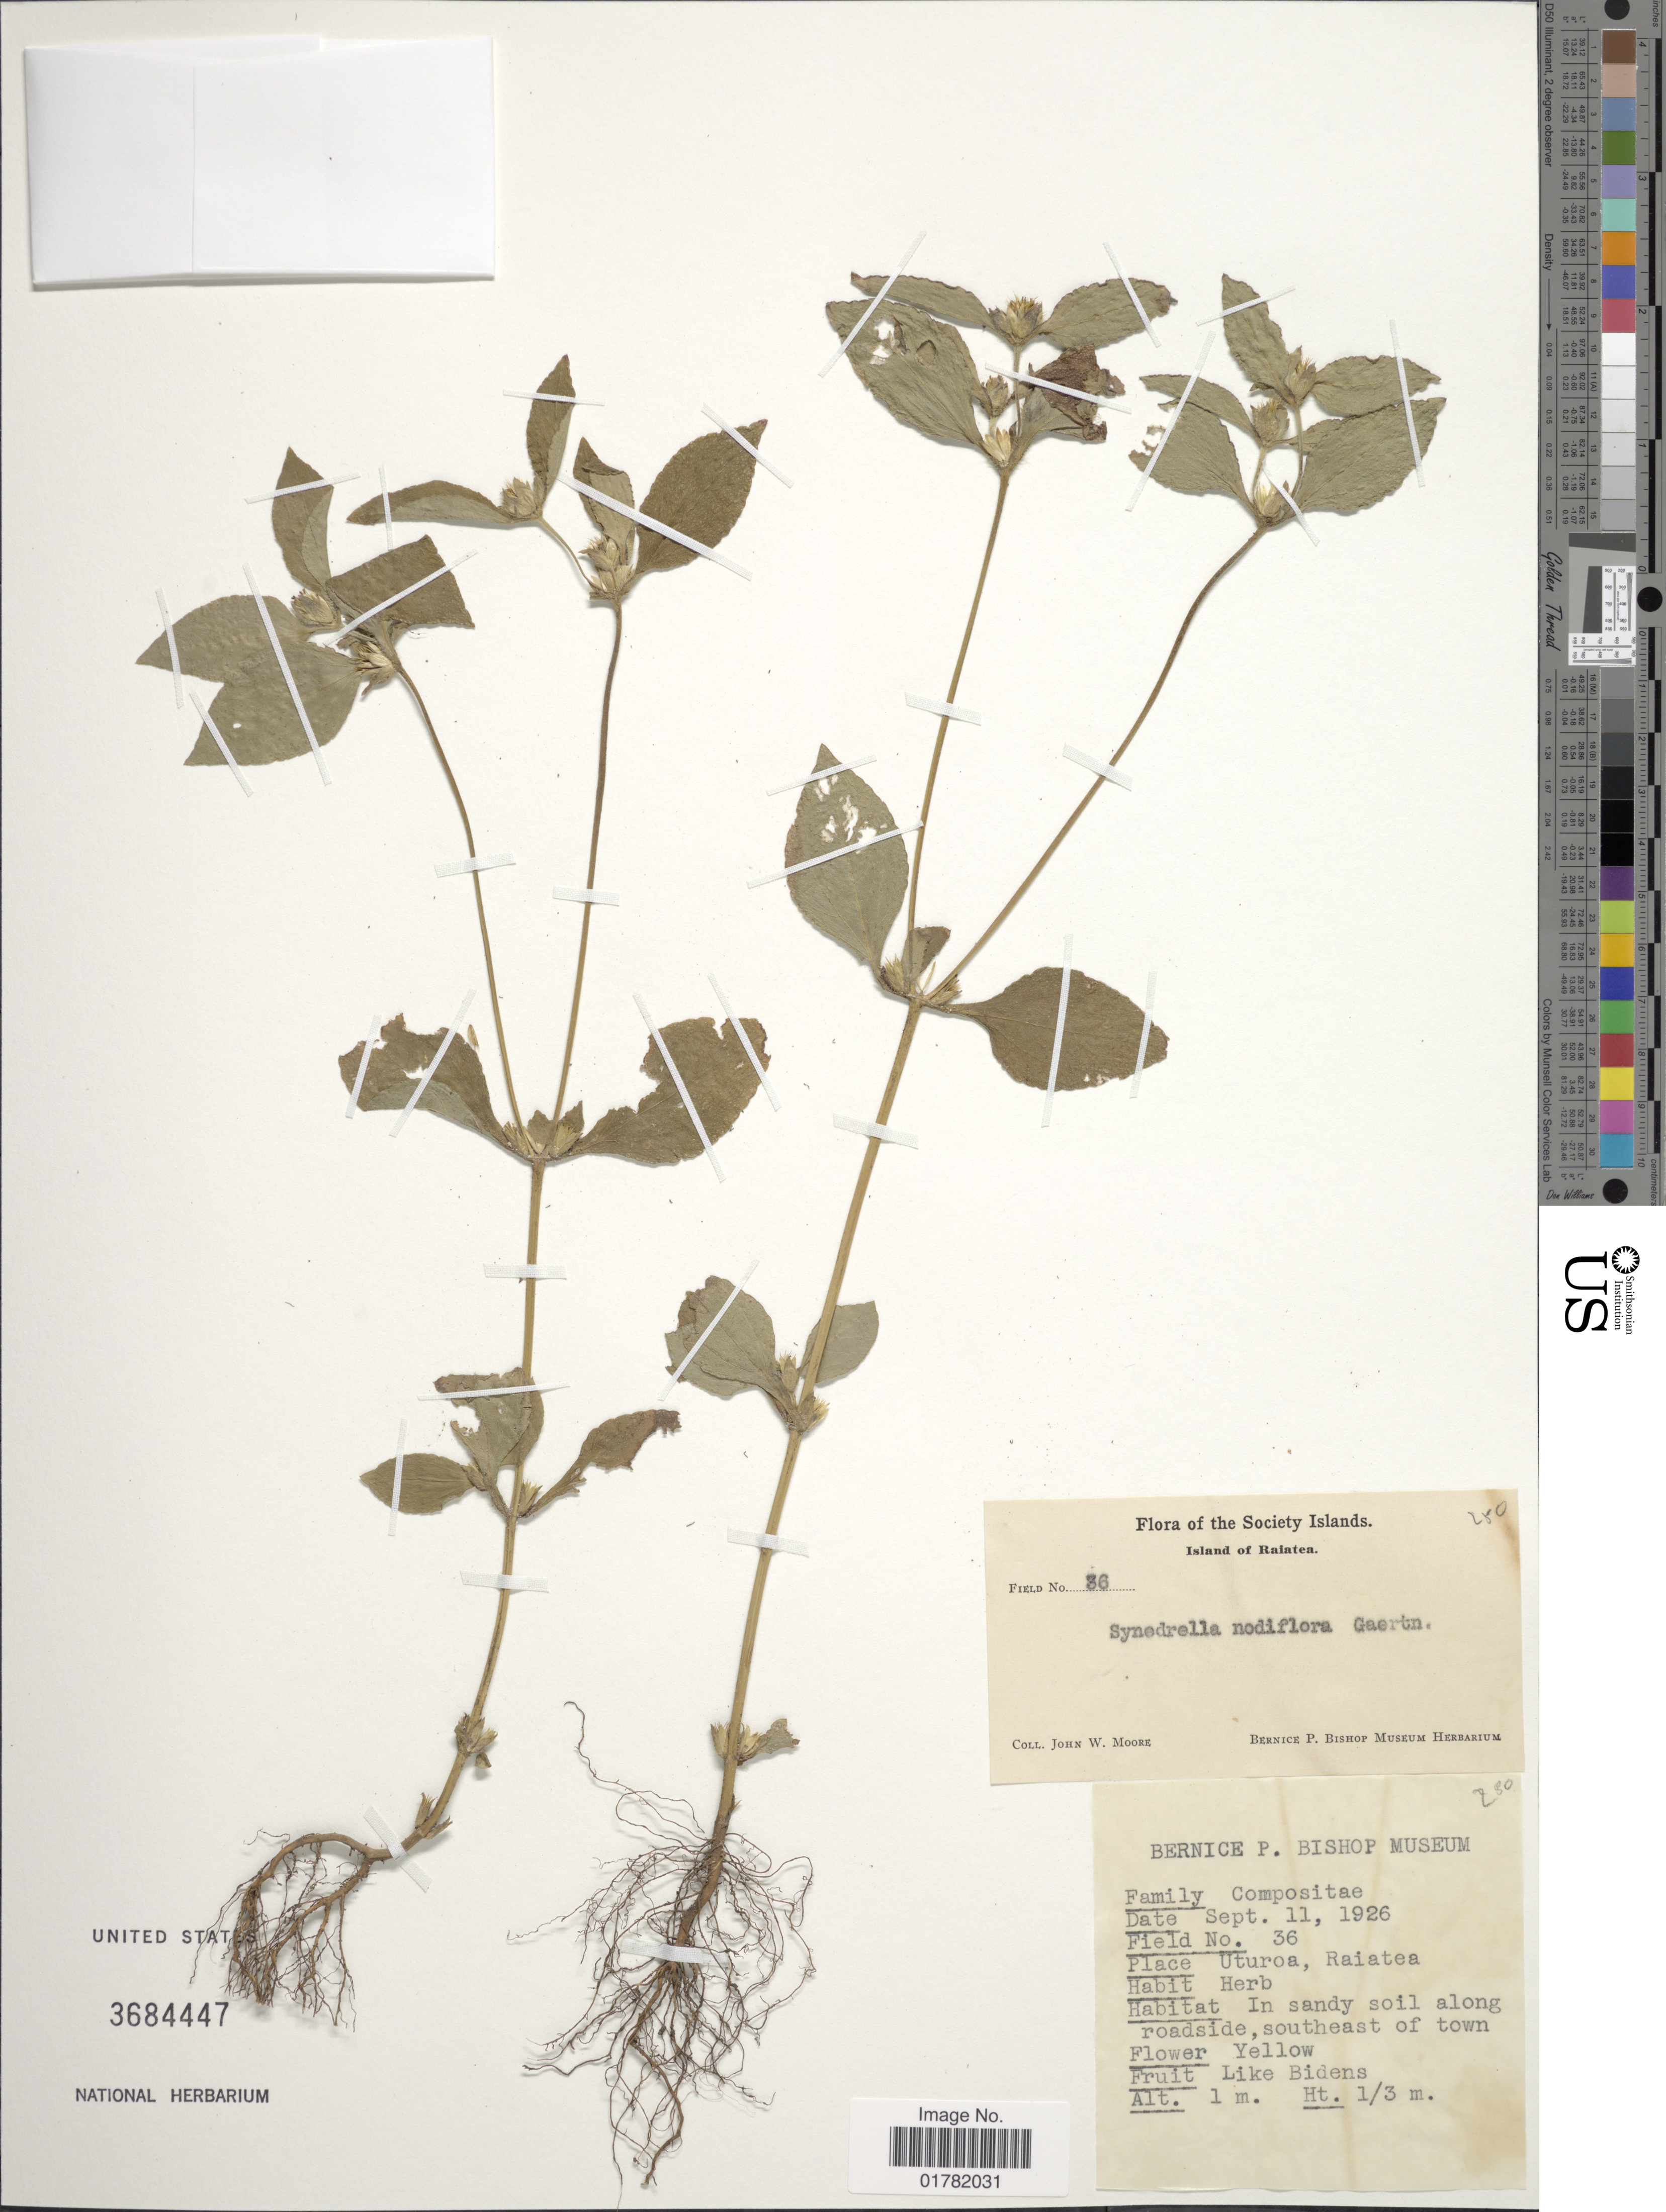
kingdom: Plantae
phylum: Tracheophyta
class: Magnoliopsida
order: Asterales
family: Asteraceae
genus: Synedrella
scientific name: Synedrella nodiflora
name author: (L.) Gaertn.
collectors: J. Moore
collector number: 36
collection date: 1926-09-11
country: French Polynesia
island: Raiatea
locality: The Society Islands, Island of Raiatea, In sandy soil along roadside, southeast of town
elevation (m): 1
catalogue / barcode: US 3684447